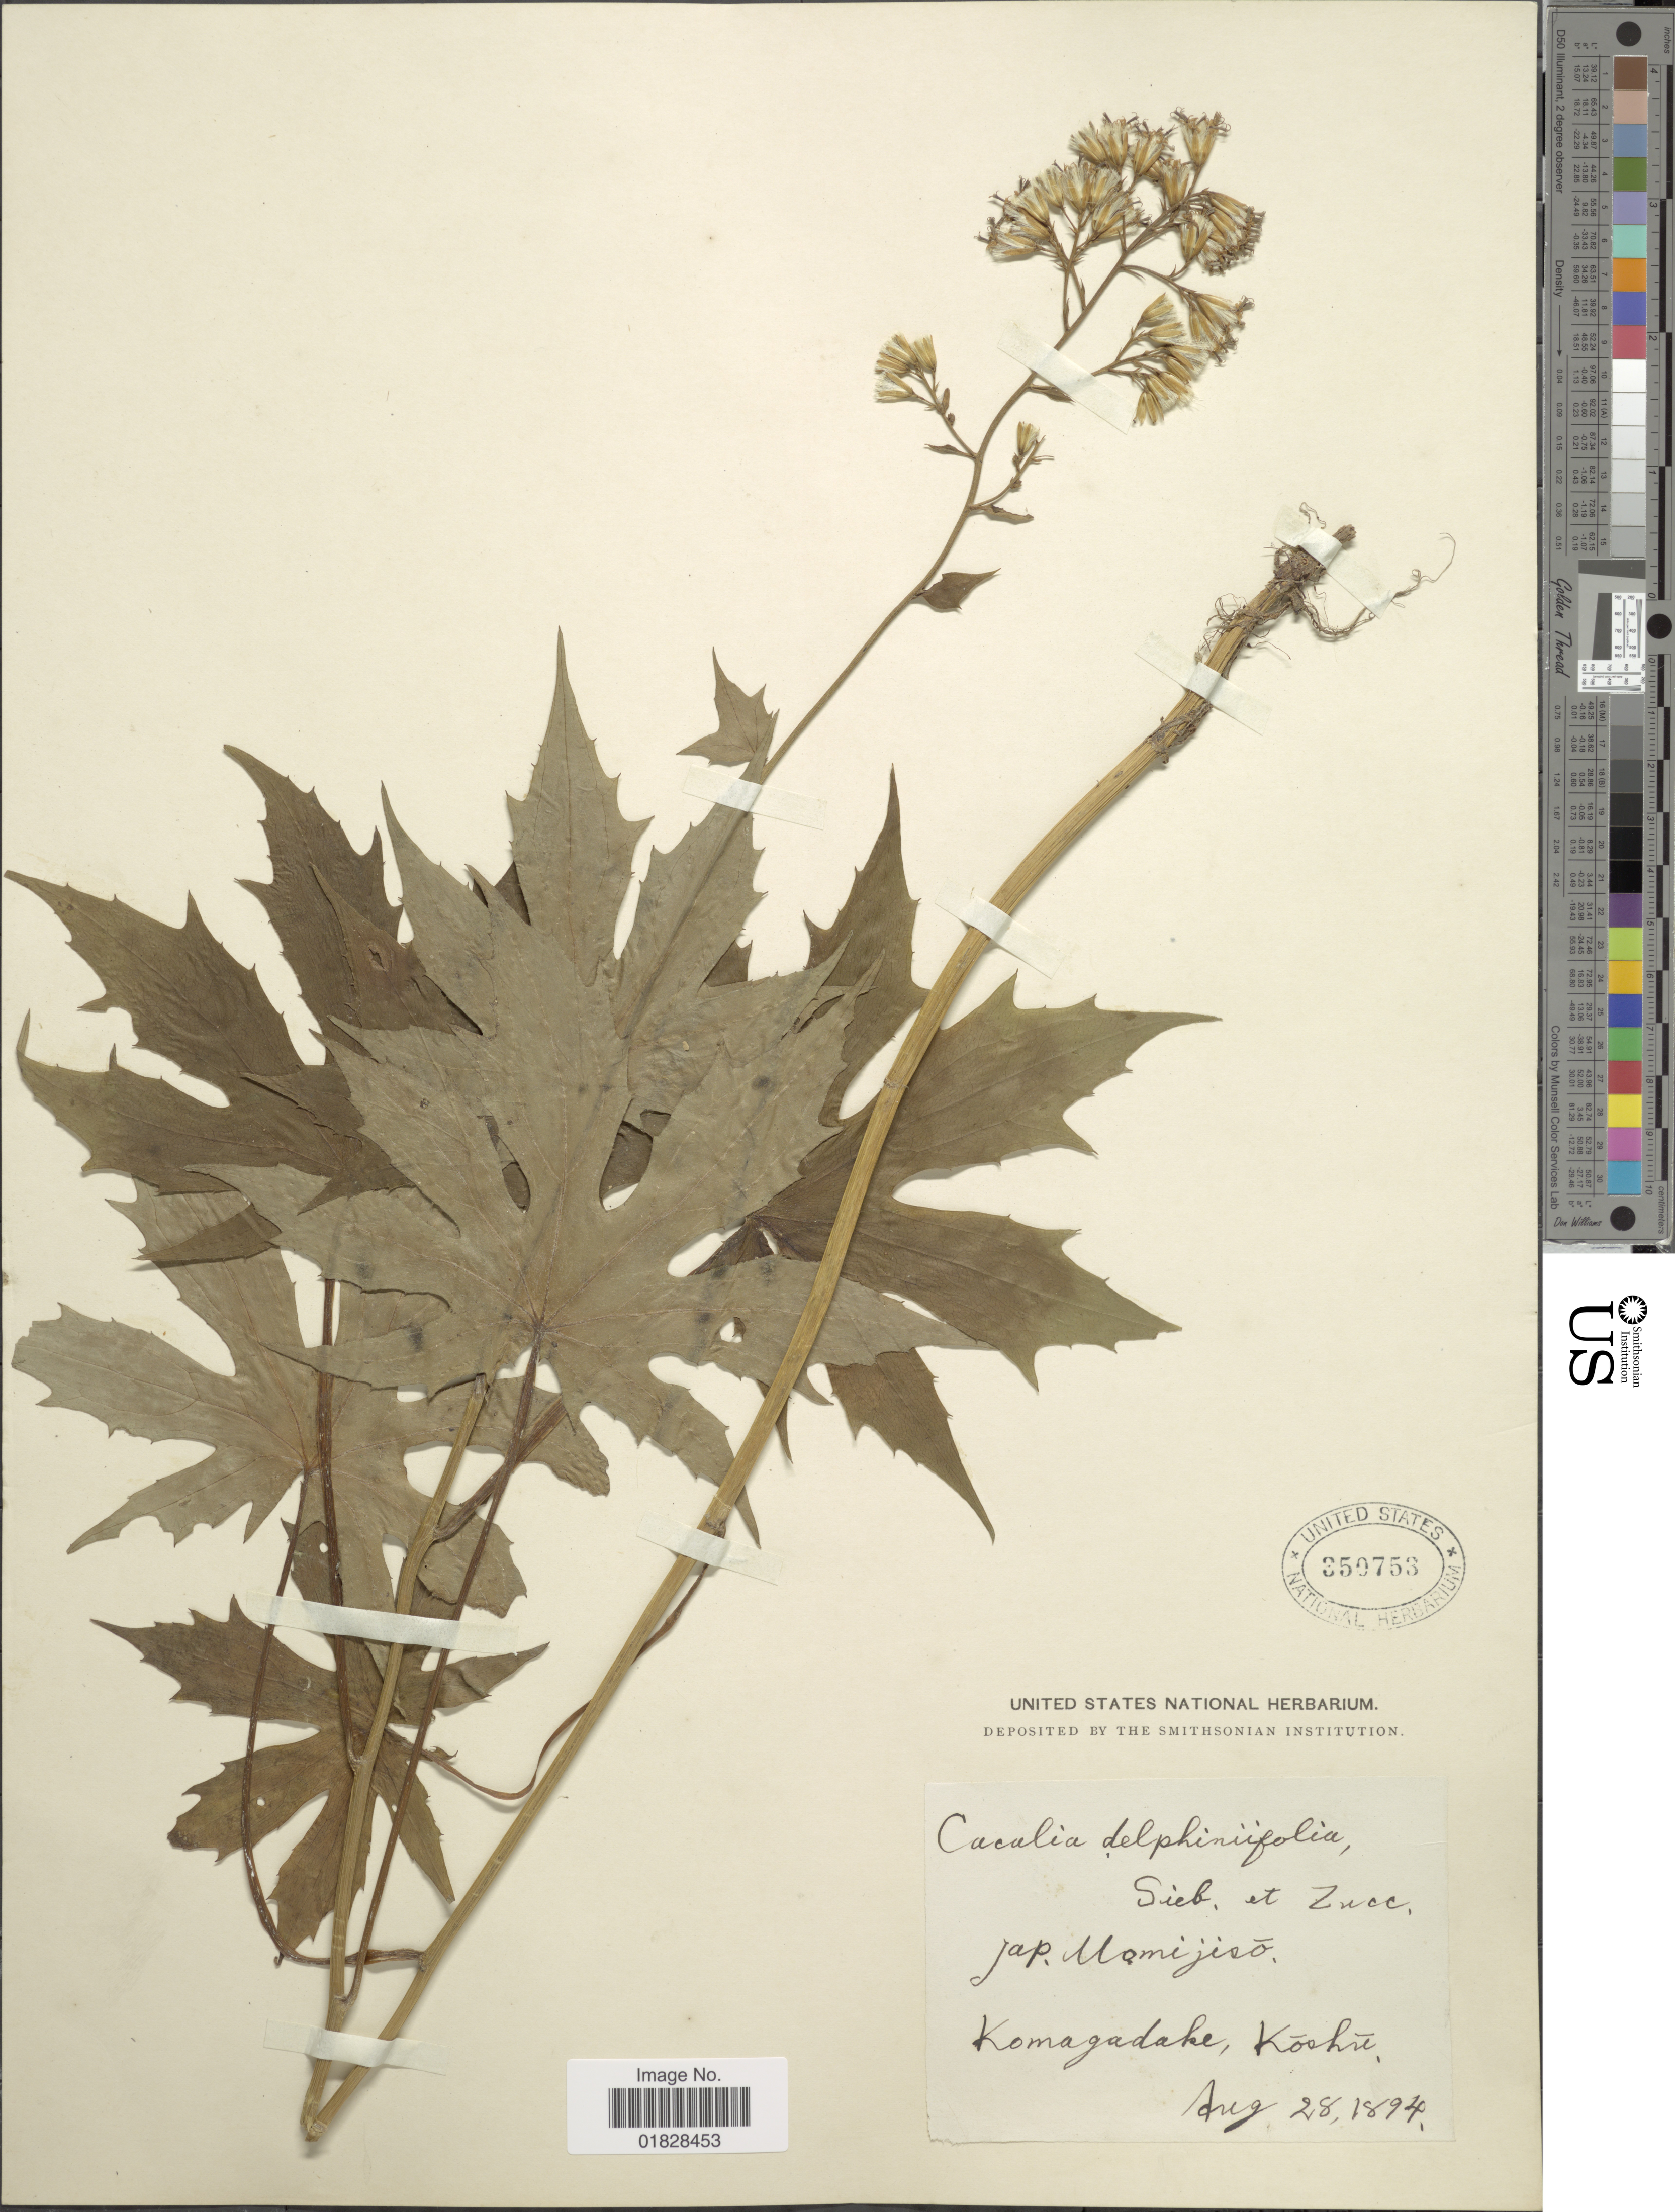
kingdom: Plantae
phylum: Tracheophyta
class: Magnoliopsida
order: Asterales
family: Asteraceae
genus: Parasenecio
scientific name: Parasenecio delphiniifolia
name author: H. Koyama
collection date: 1894-08-28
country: Japan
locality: Jap. Momijisö. Komagadake, Köshü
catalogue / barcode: US 350753